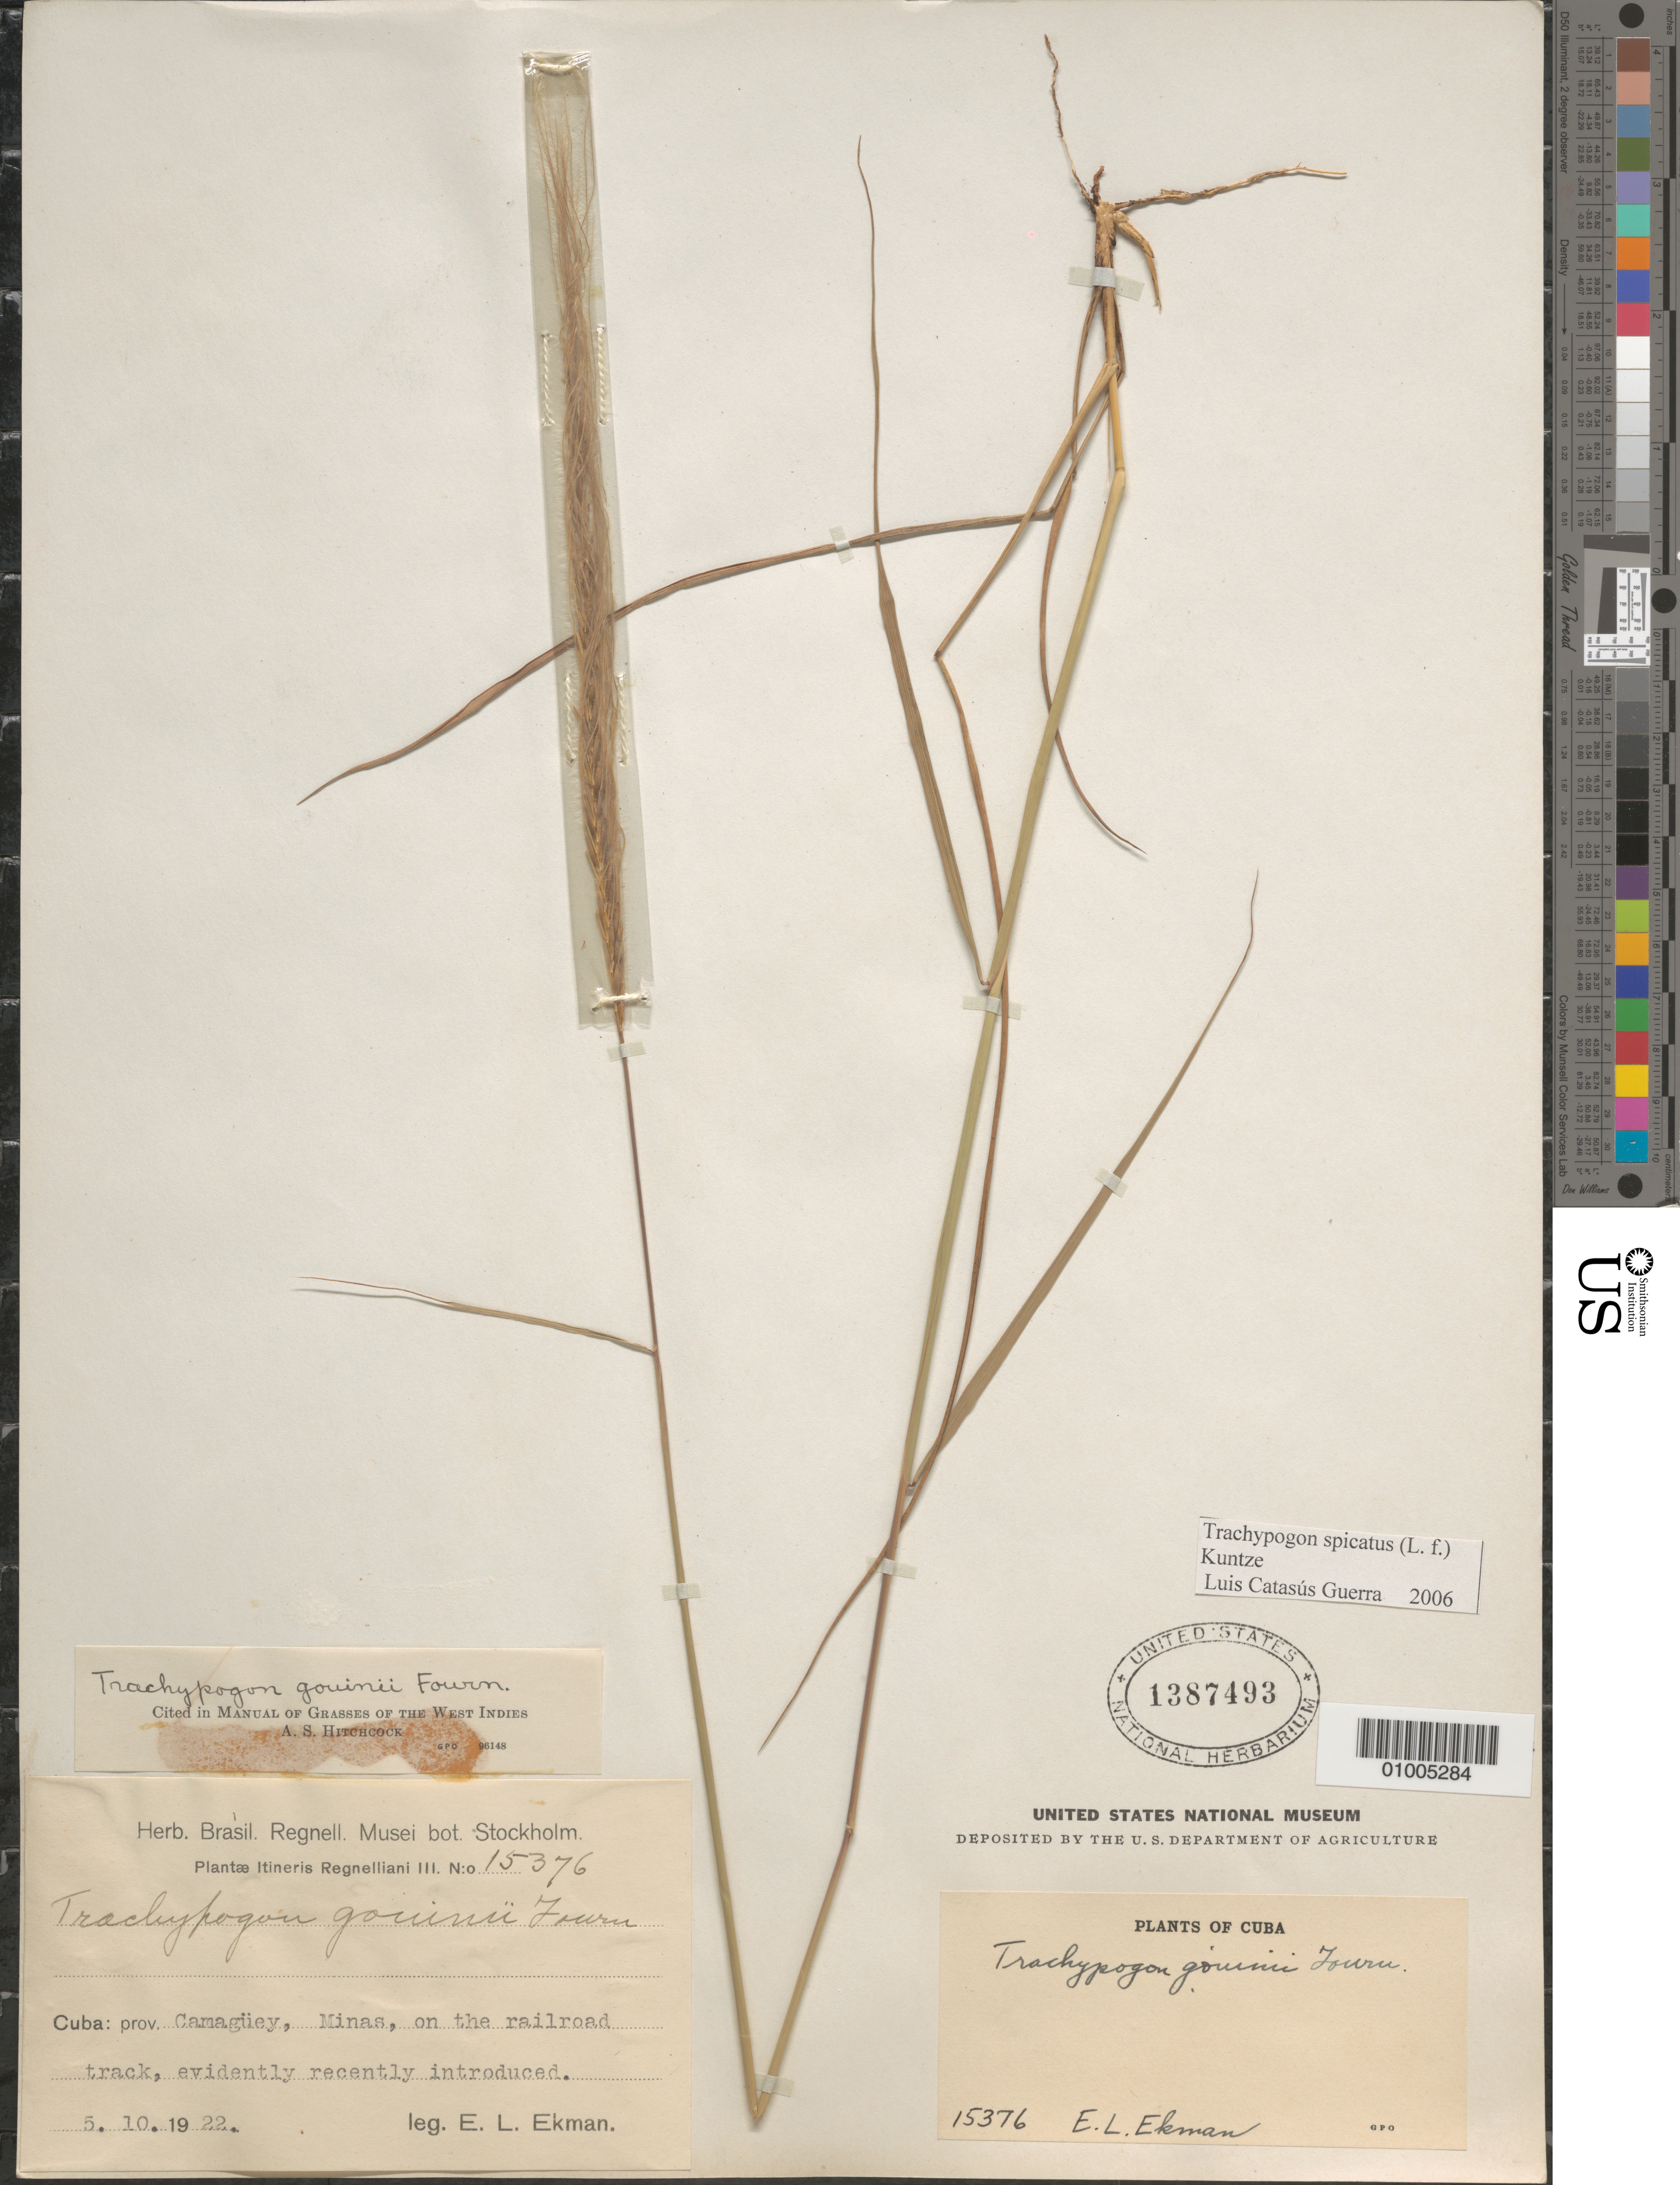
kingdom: Plantae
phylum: Tracheophyta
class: Liliopsida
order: Poales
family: Poaceae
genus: Trachypogon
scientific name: Trachypogon spicatus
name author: (L. f.) Kuntze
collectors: E. L. Ekman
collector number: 15376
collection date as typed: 05 Oct 1922 or 10 May 1922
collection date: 1922-05-10 or 1922-10-05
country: Cuba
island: Cuba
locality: Cuba - Camaguey, Minas, on the railroad track, evidently recently introduced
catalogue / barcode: US 1387493